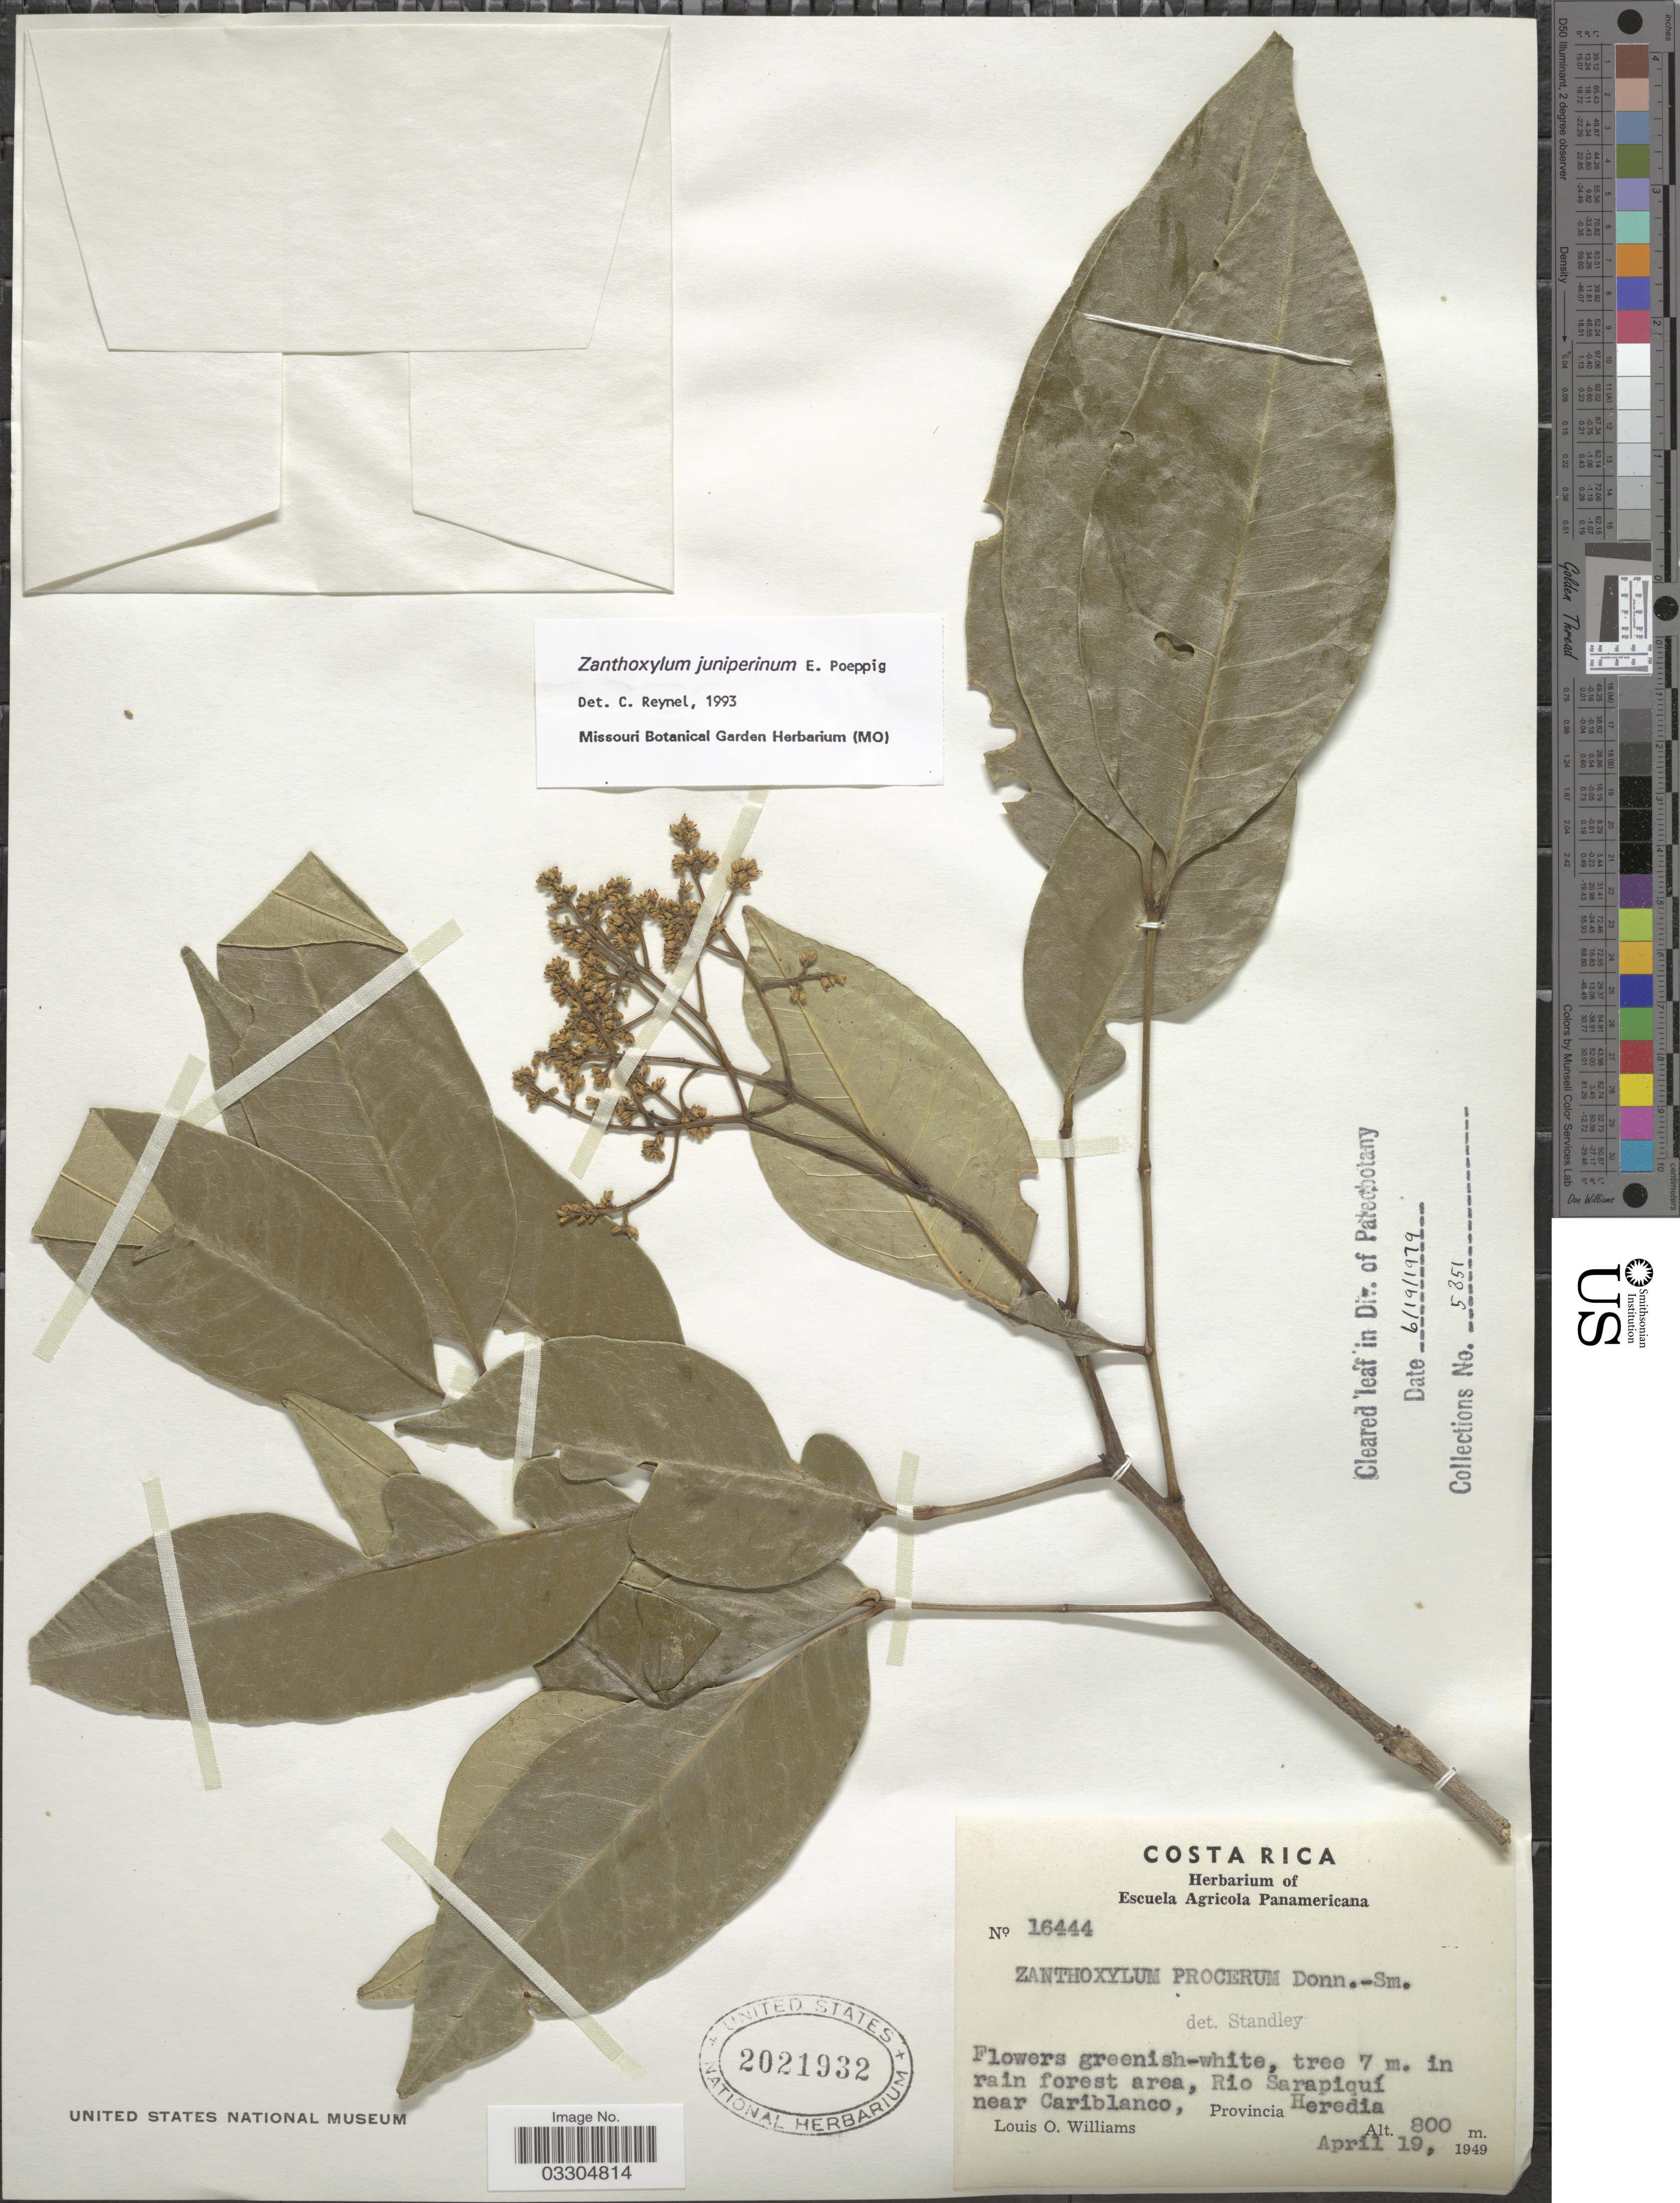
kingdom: Plantae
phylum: Tracheophyta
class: Magnoliopsida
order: Sapindales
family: Rutaceae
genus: Zanthoxylum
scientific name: Zanthoxylum procerum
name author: Donn. Sm.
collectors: L. O. Williams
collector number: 16444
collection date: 1949-04-19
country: Costa Rica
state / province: Heredia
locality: Rio Sarapiquí near Cariblanco.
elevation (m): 800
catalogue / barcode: US 2021932